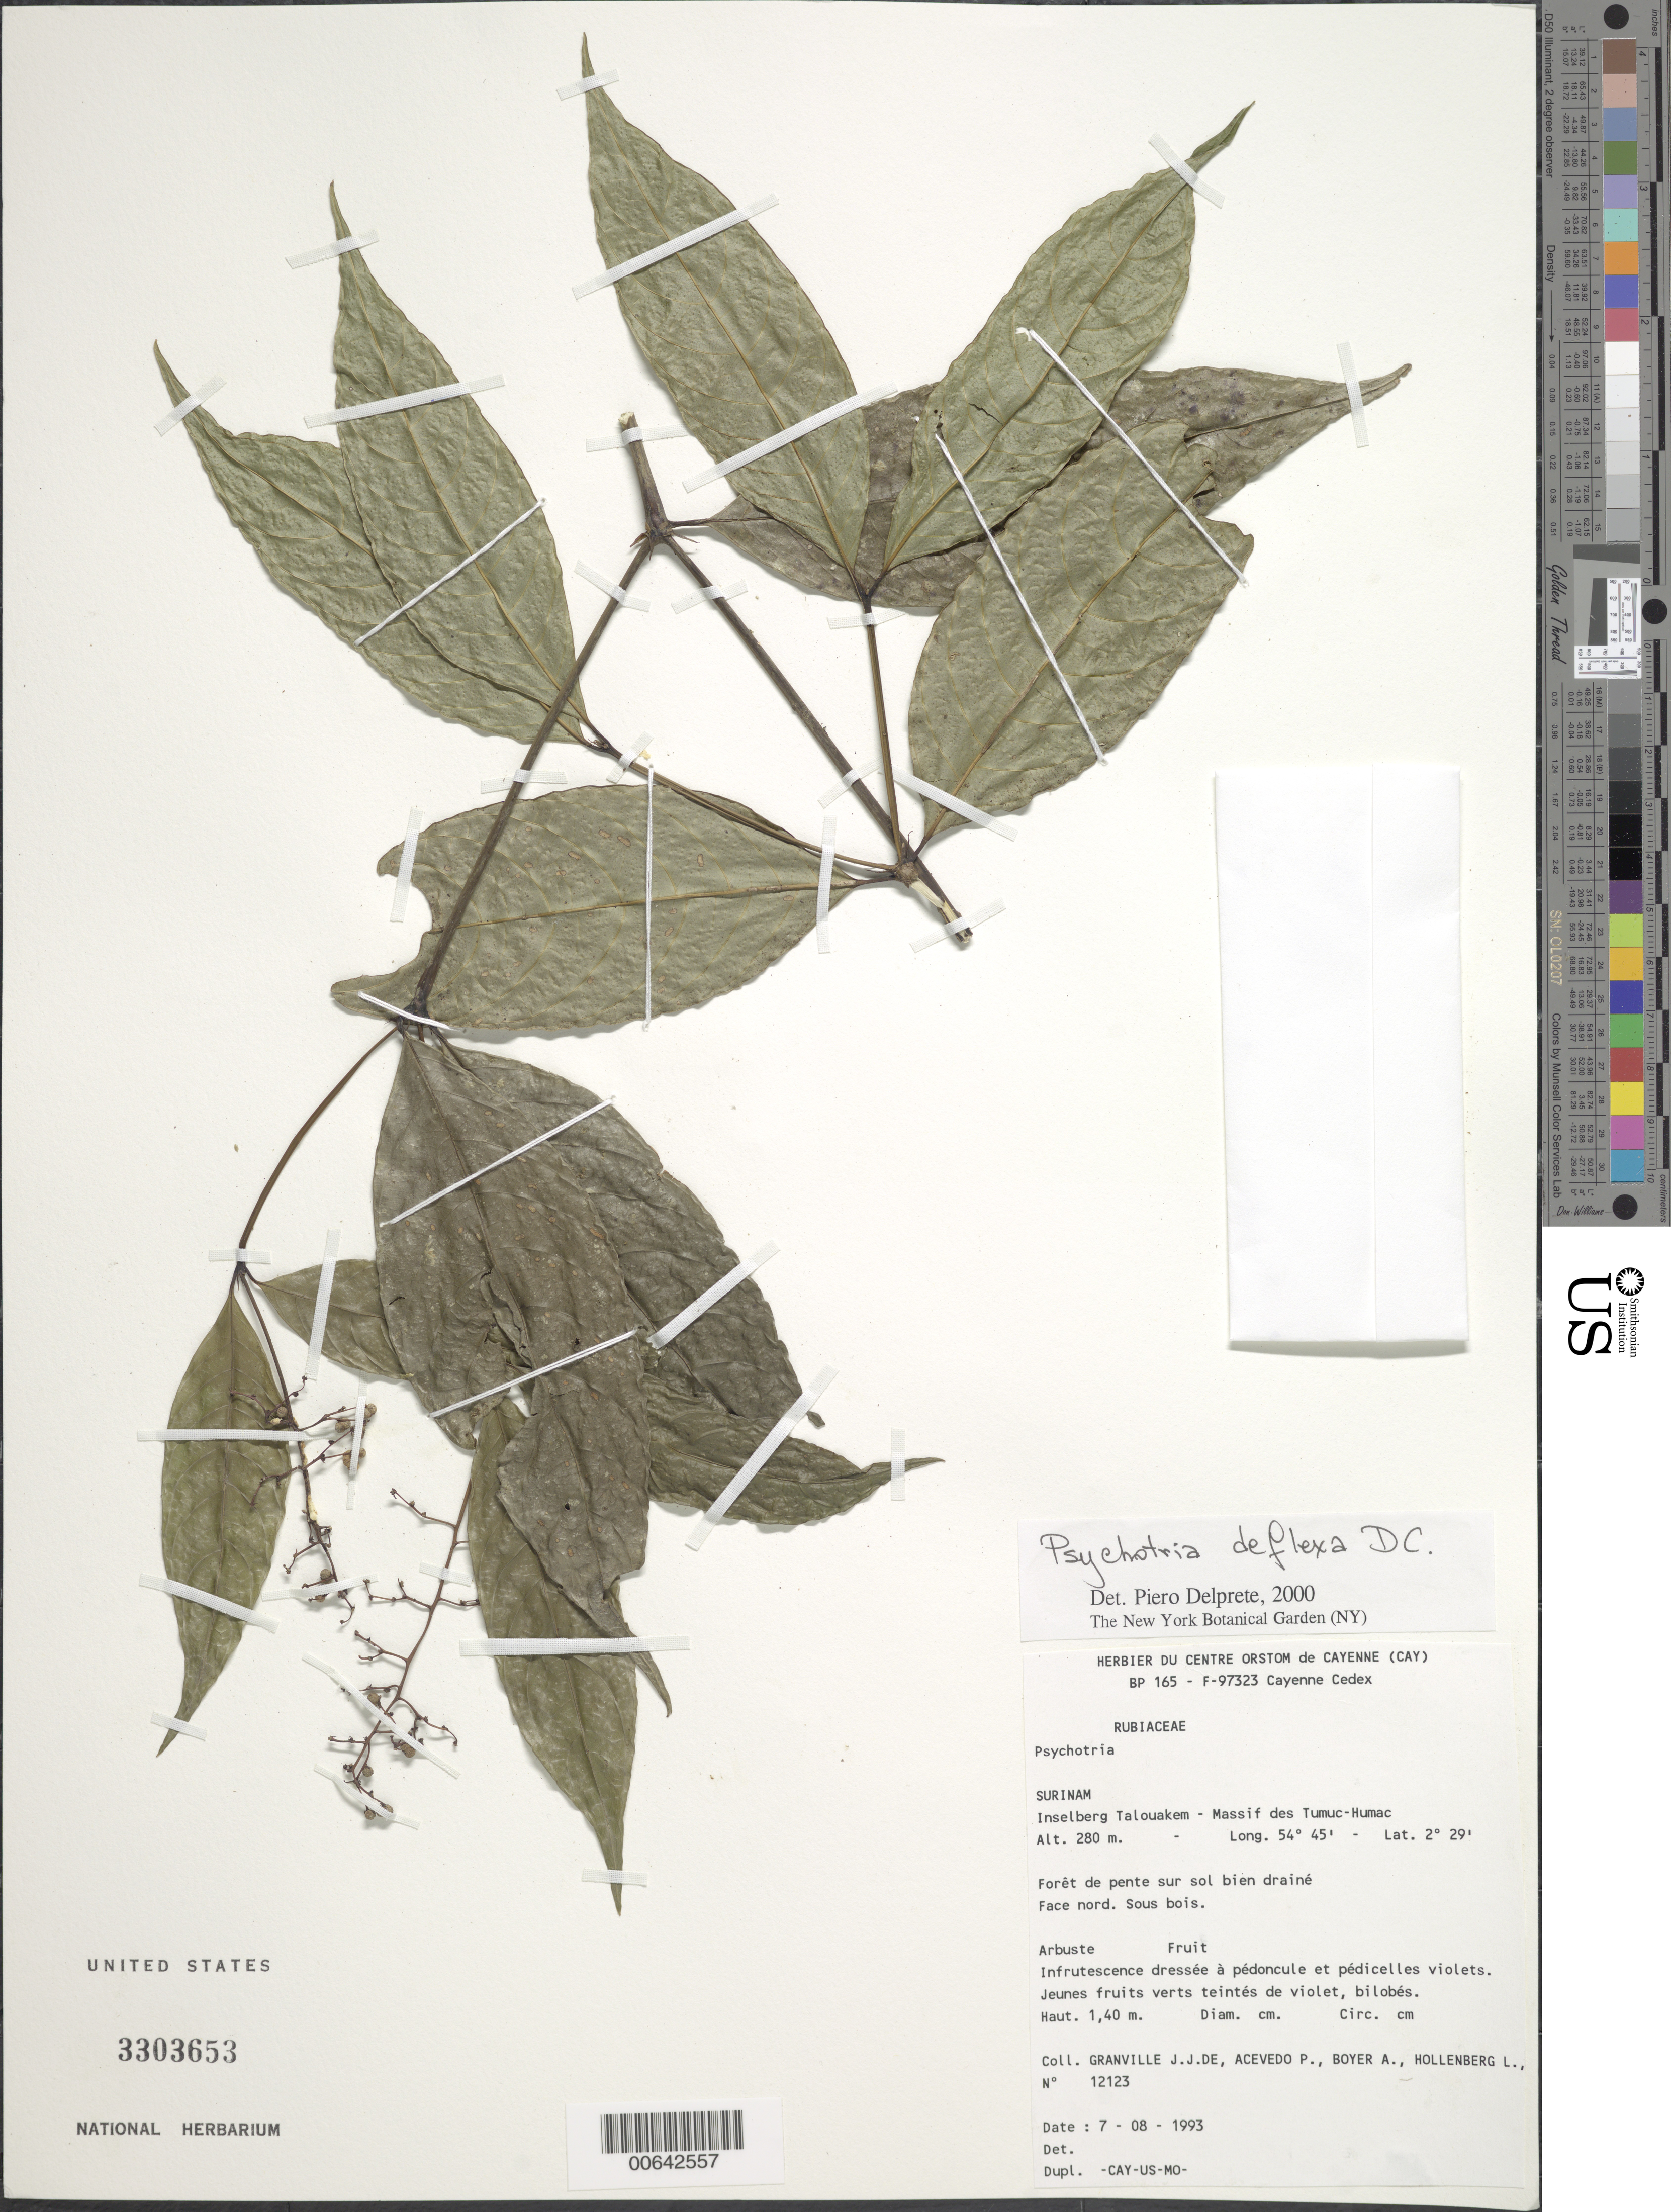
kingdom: Plantae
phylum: Tracheophyta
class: Magnoliopsida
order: Gentianales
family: Rubiaceae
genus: Palicourea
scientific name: Palicourea deflexa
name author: (DC.) Borhidi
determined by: Kirkbride, J. H., Jr.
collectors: J.-J. de Granville, P. Acevedo-Rodr., A. Boyer & L. Hollenberg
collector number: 12123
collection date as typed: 7-Aug-93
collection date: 1993-08-07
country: Suriname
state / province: Sipaliwini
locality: Inselberg Talouakem, Massif des Tumuc-Humac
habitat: Foret de pente sur sol bien draine. Face nord. Sous bois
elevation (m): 280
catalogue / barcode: US 3303653